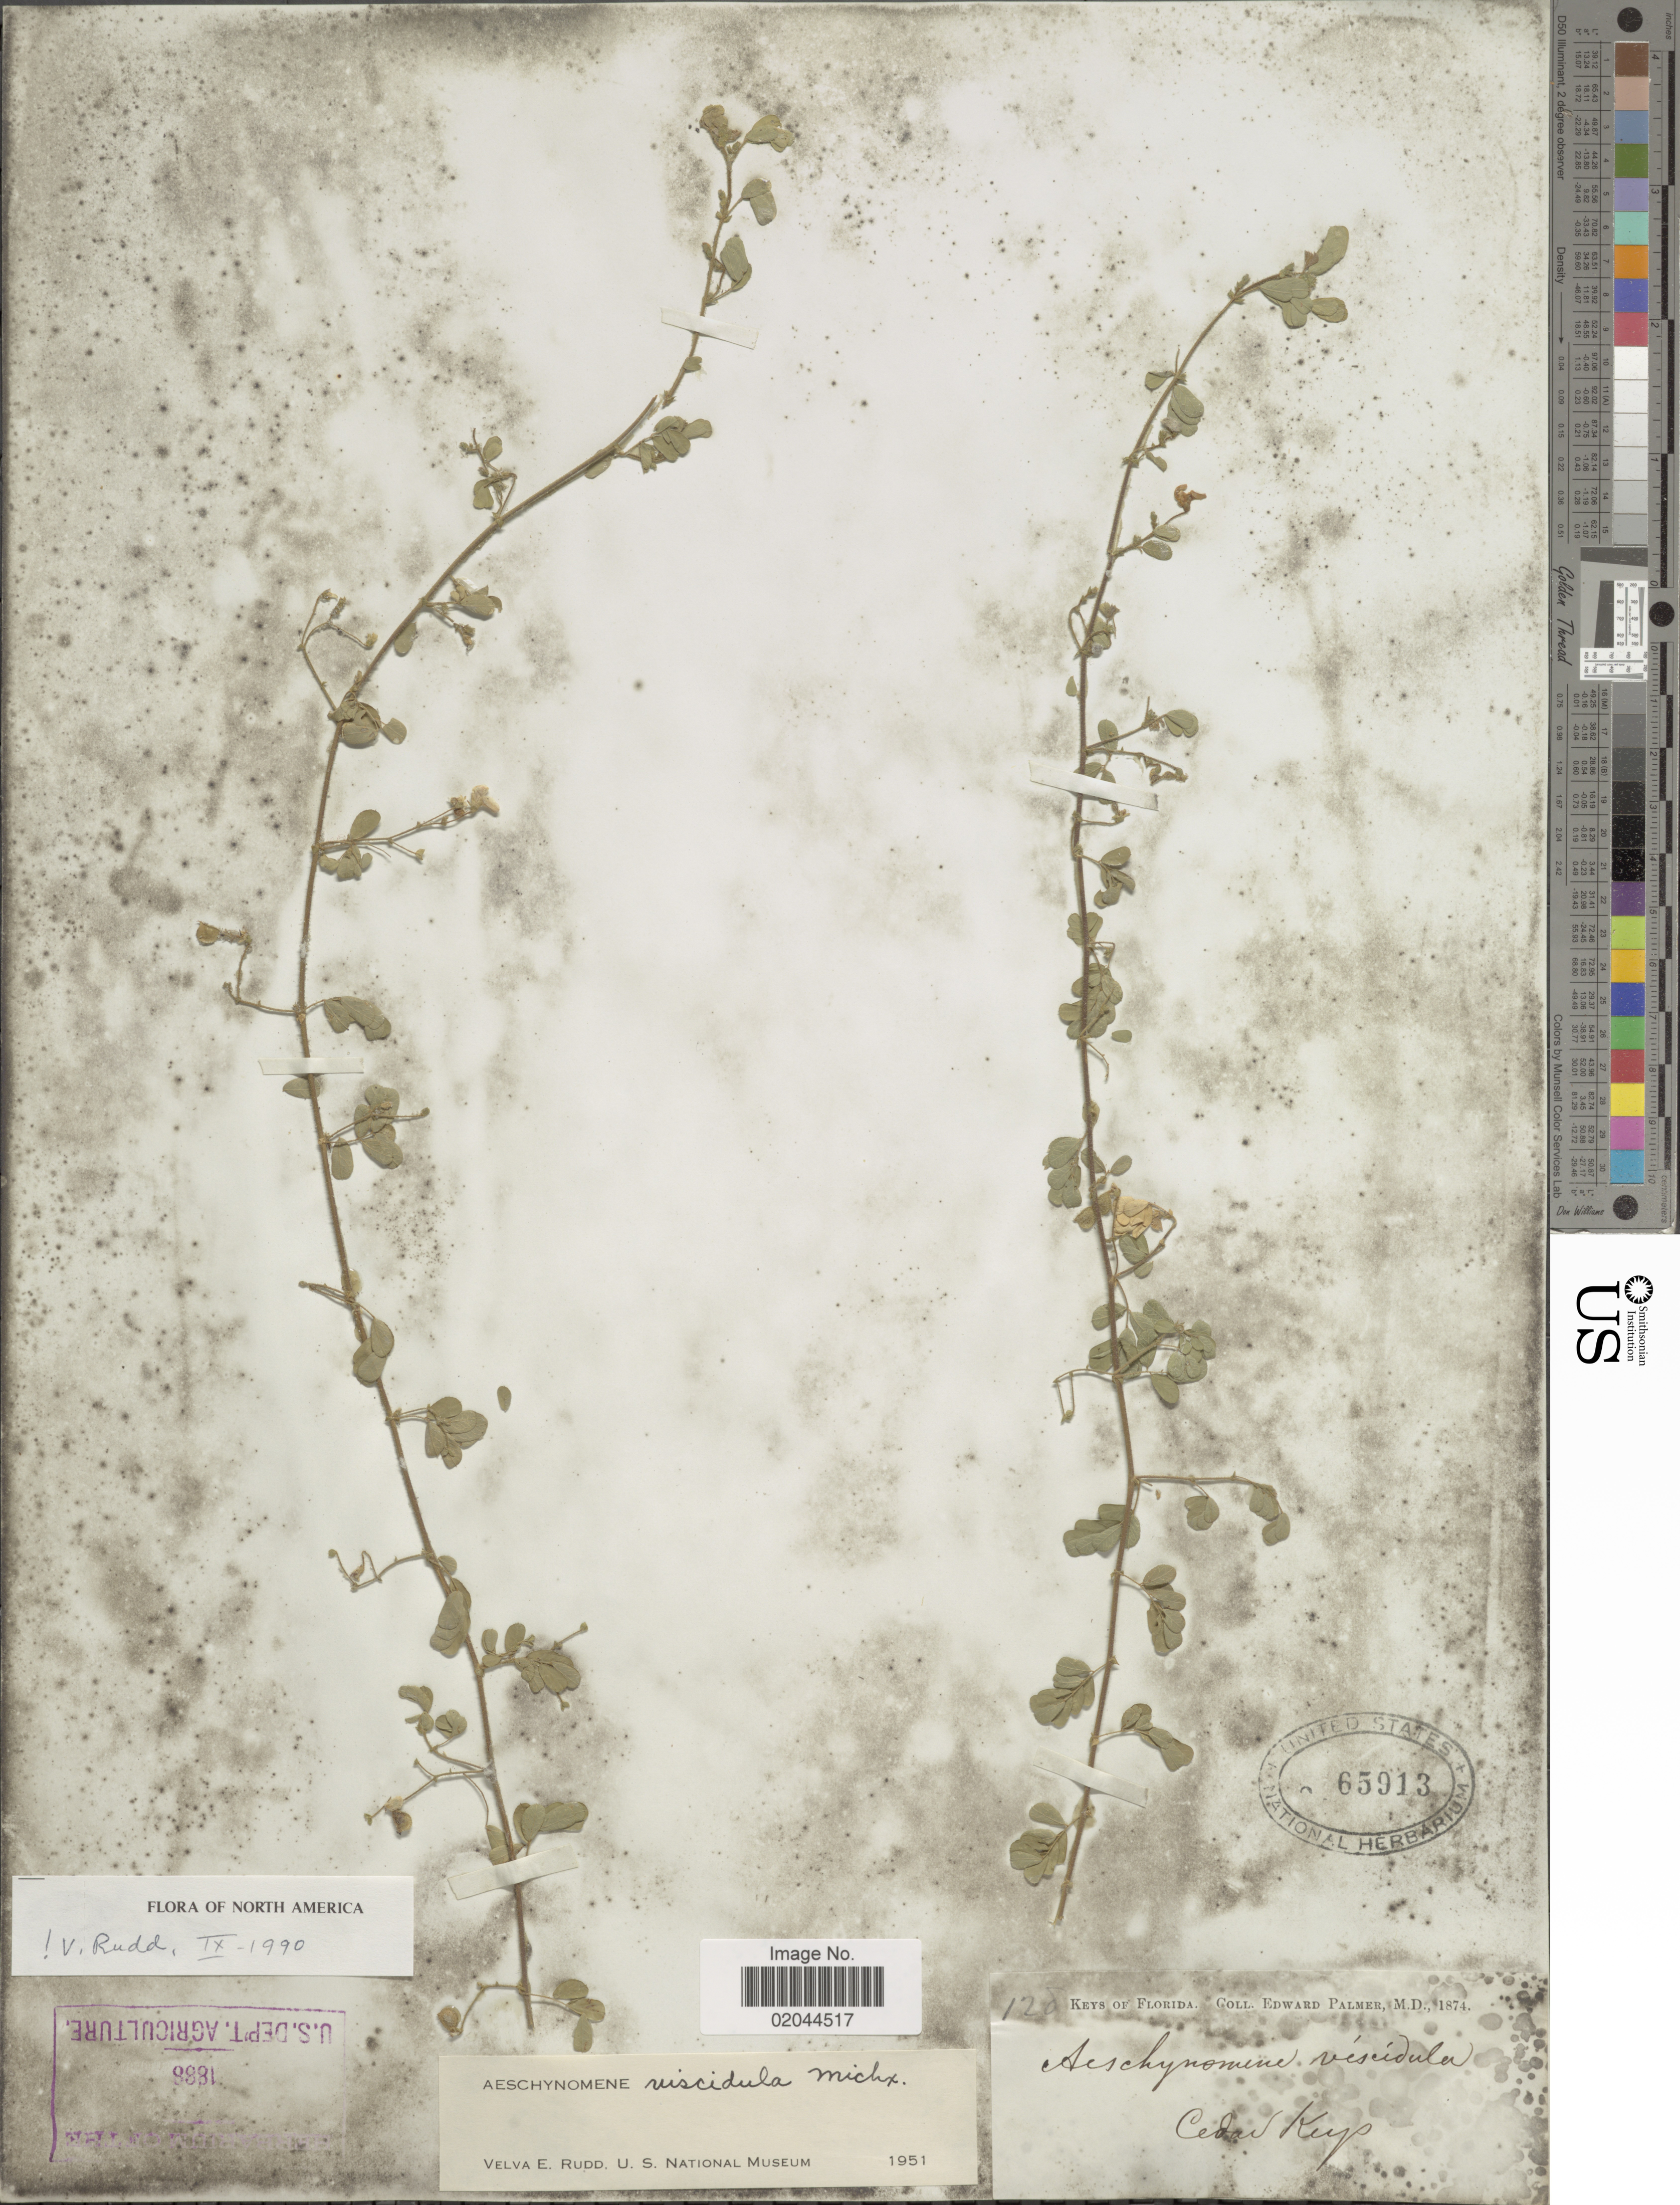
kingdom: Plantae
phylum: Tracheophyta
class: Magnoliopsida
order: Fabales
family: Fabaceae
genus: Aeschynomene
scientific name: Aeschynomene viscidula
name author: Michx.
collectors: E. Palmer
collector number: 120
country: United States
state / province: Florida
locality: Cedar Keys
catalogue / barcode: US 65913